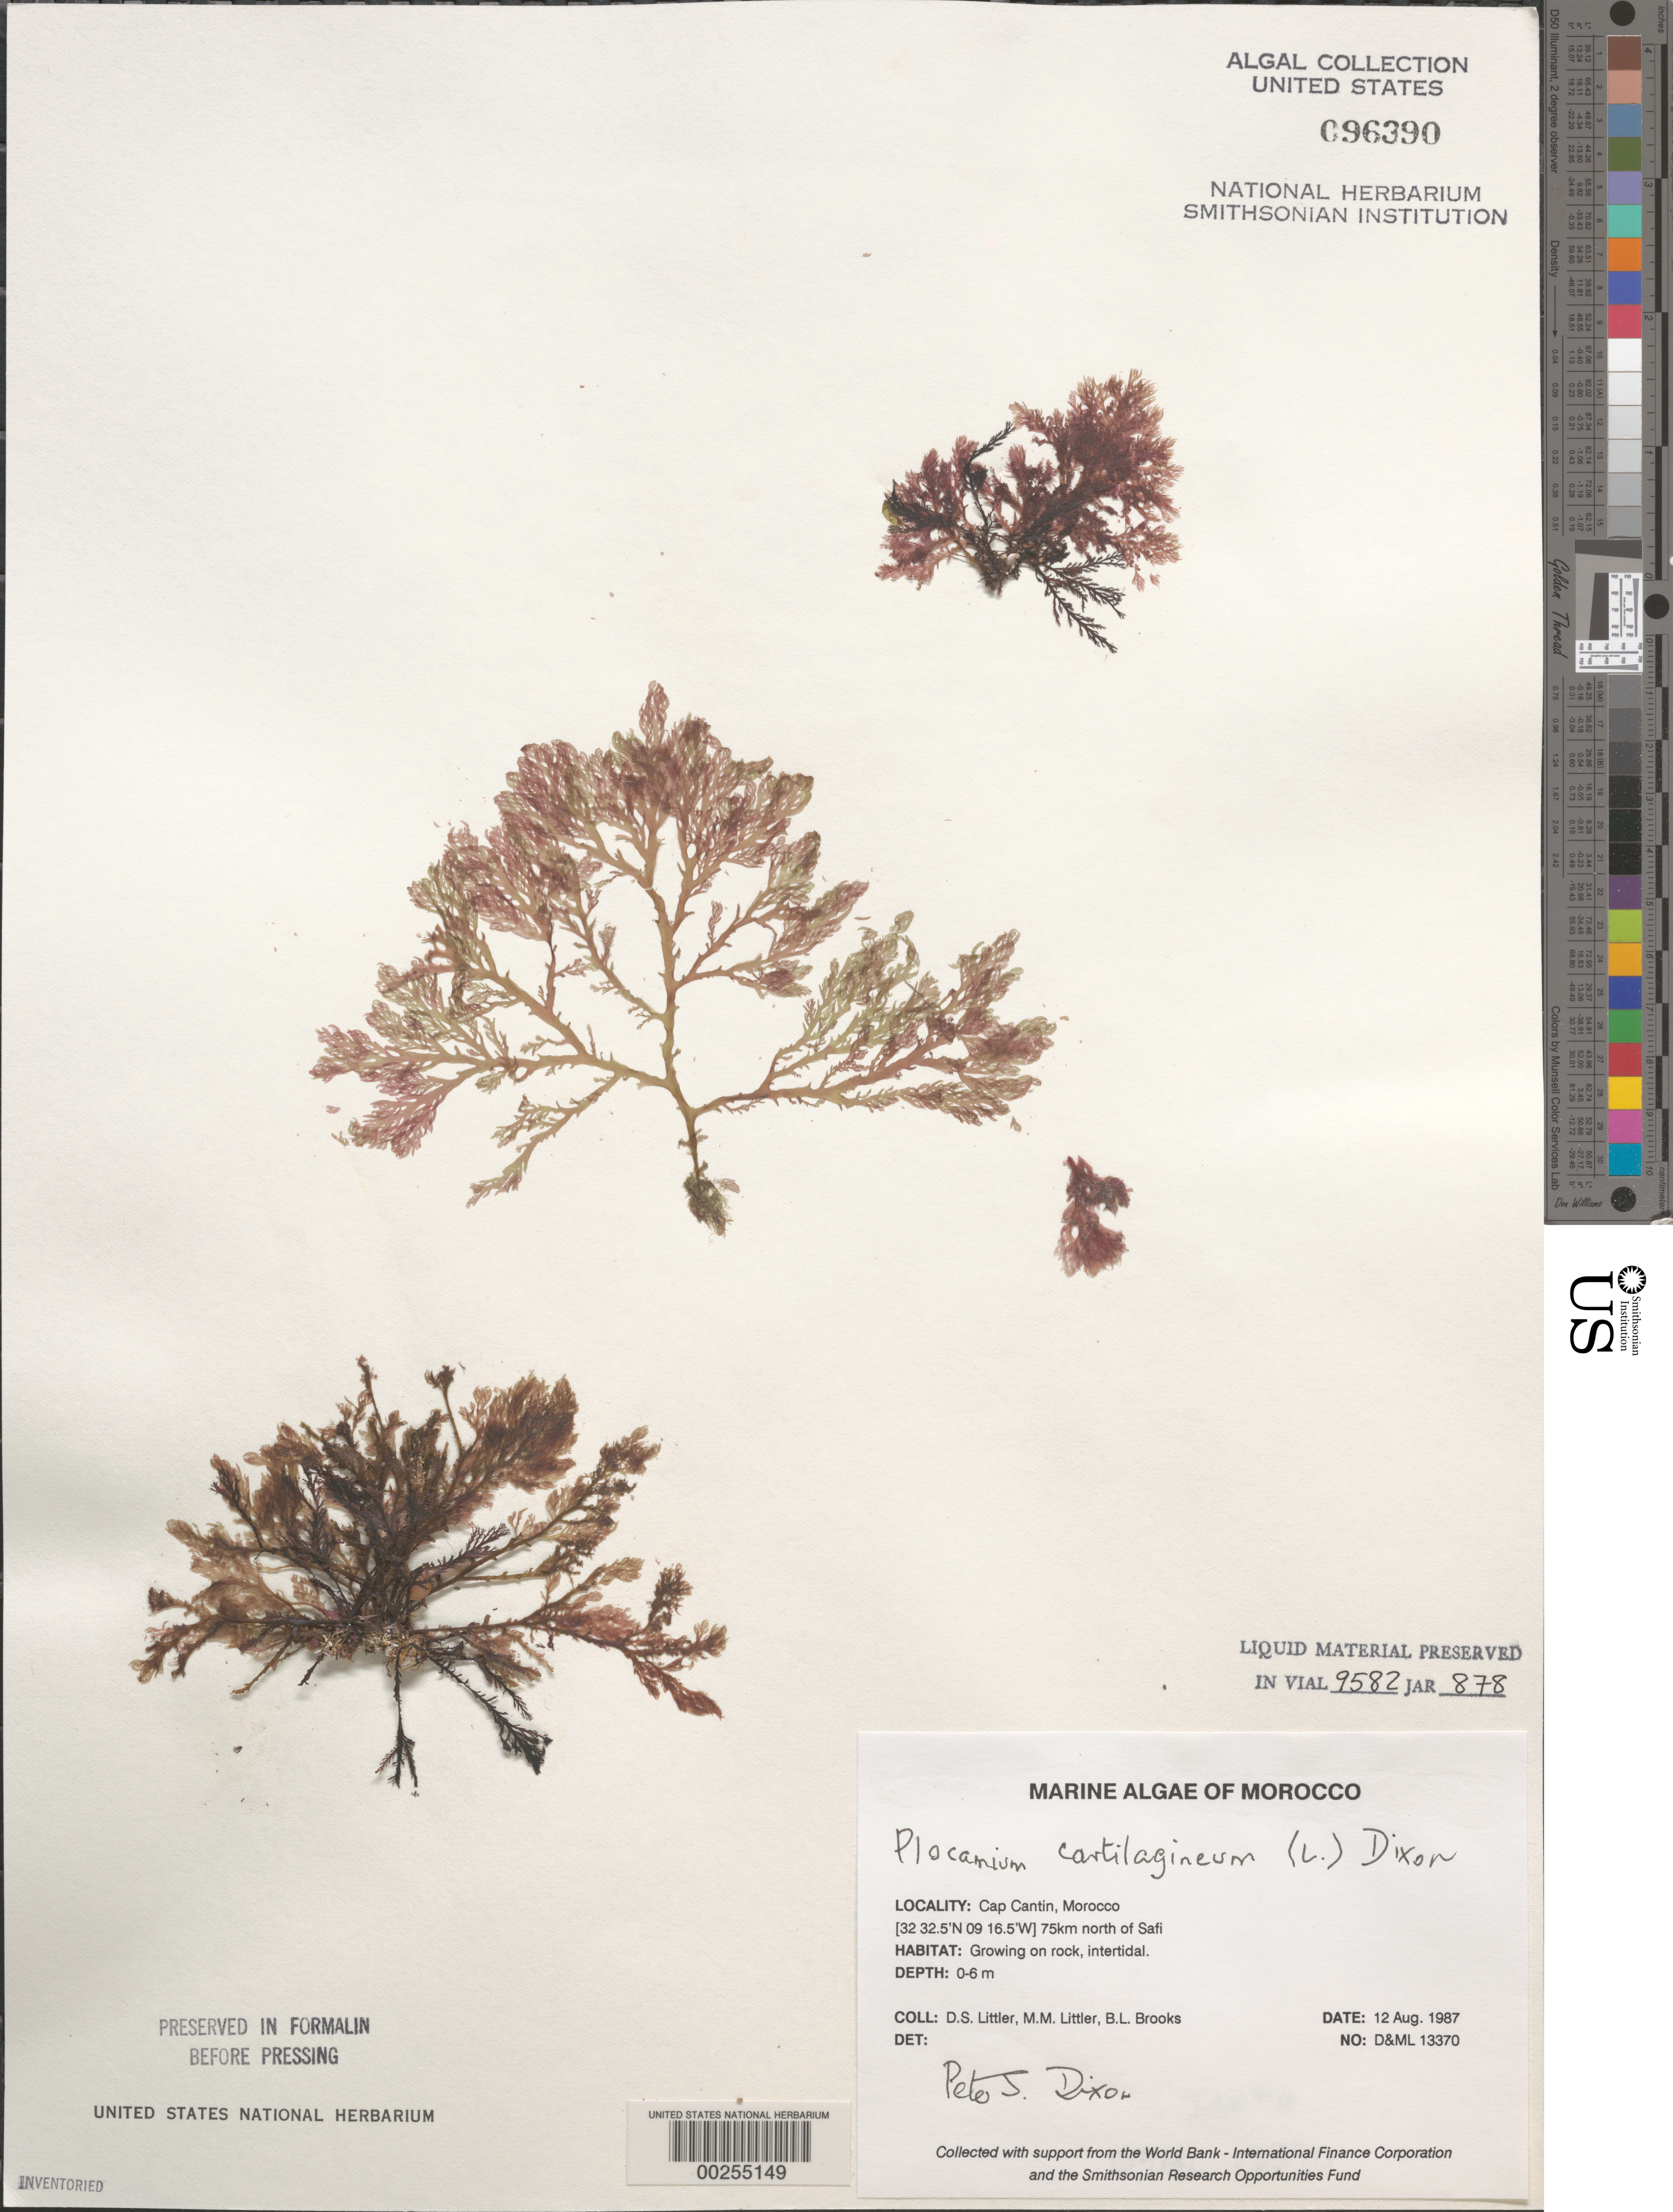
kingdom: Plantae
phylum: Rhodophyta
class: Florideophyceae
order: Plocamiales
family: Plocamiaceae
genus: Plocamium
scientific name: Plocamium cartilagineum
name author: (L.) P.S. Dixon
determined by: Dixon, P. S.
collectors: D. S. Littler, M. M. Littler & B. Brooks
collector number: D&ML 13370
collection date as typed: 12 Aug 1987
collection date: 1987-08-12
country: Morocco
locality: Cap Cantin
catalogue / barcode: US 96390